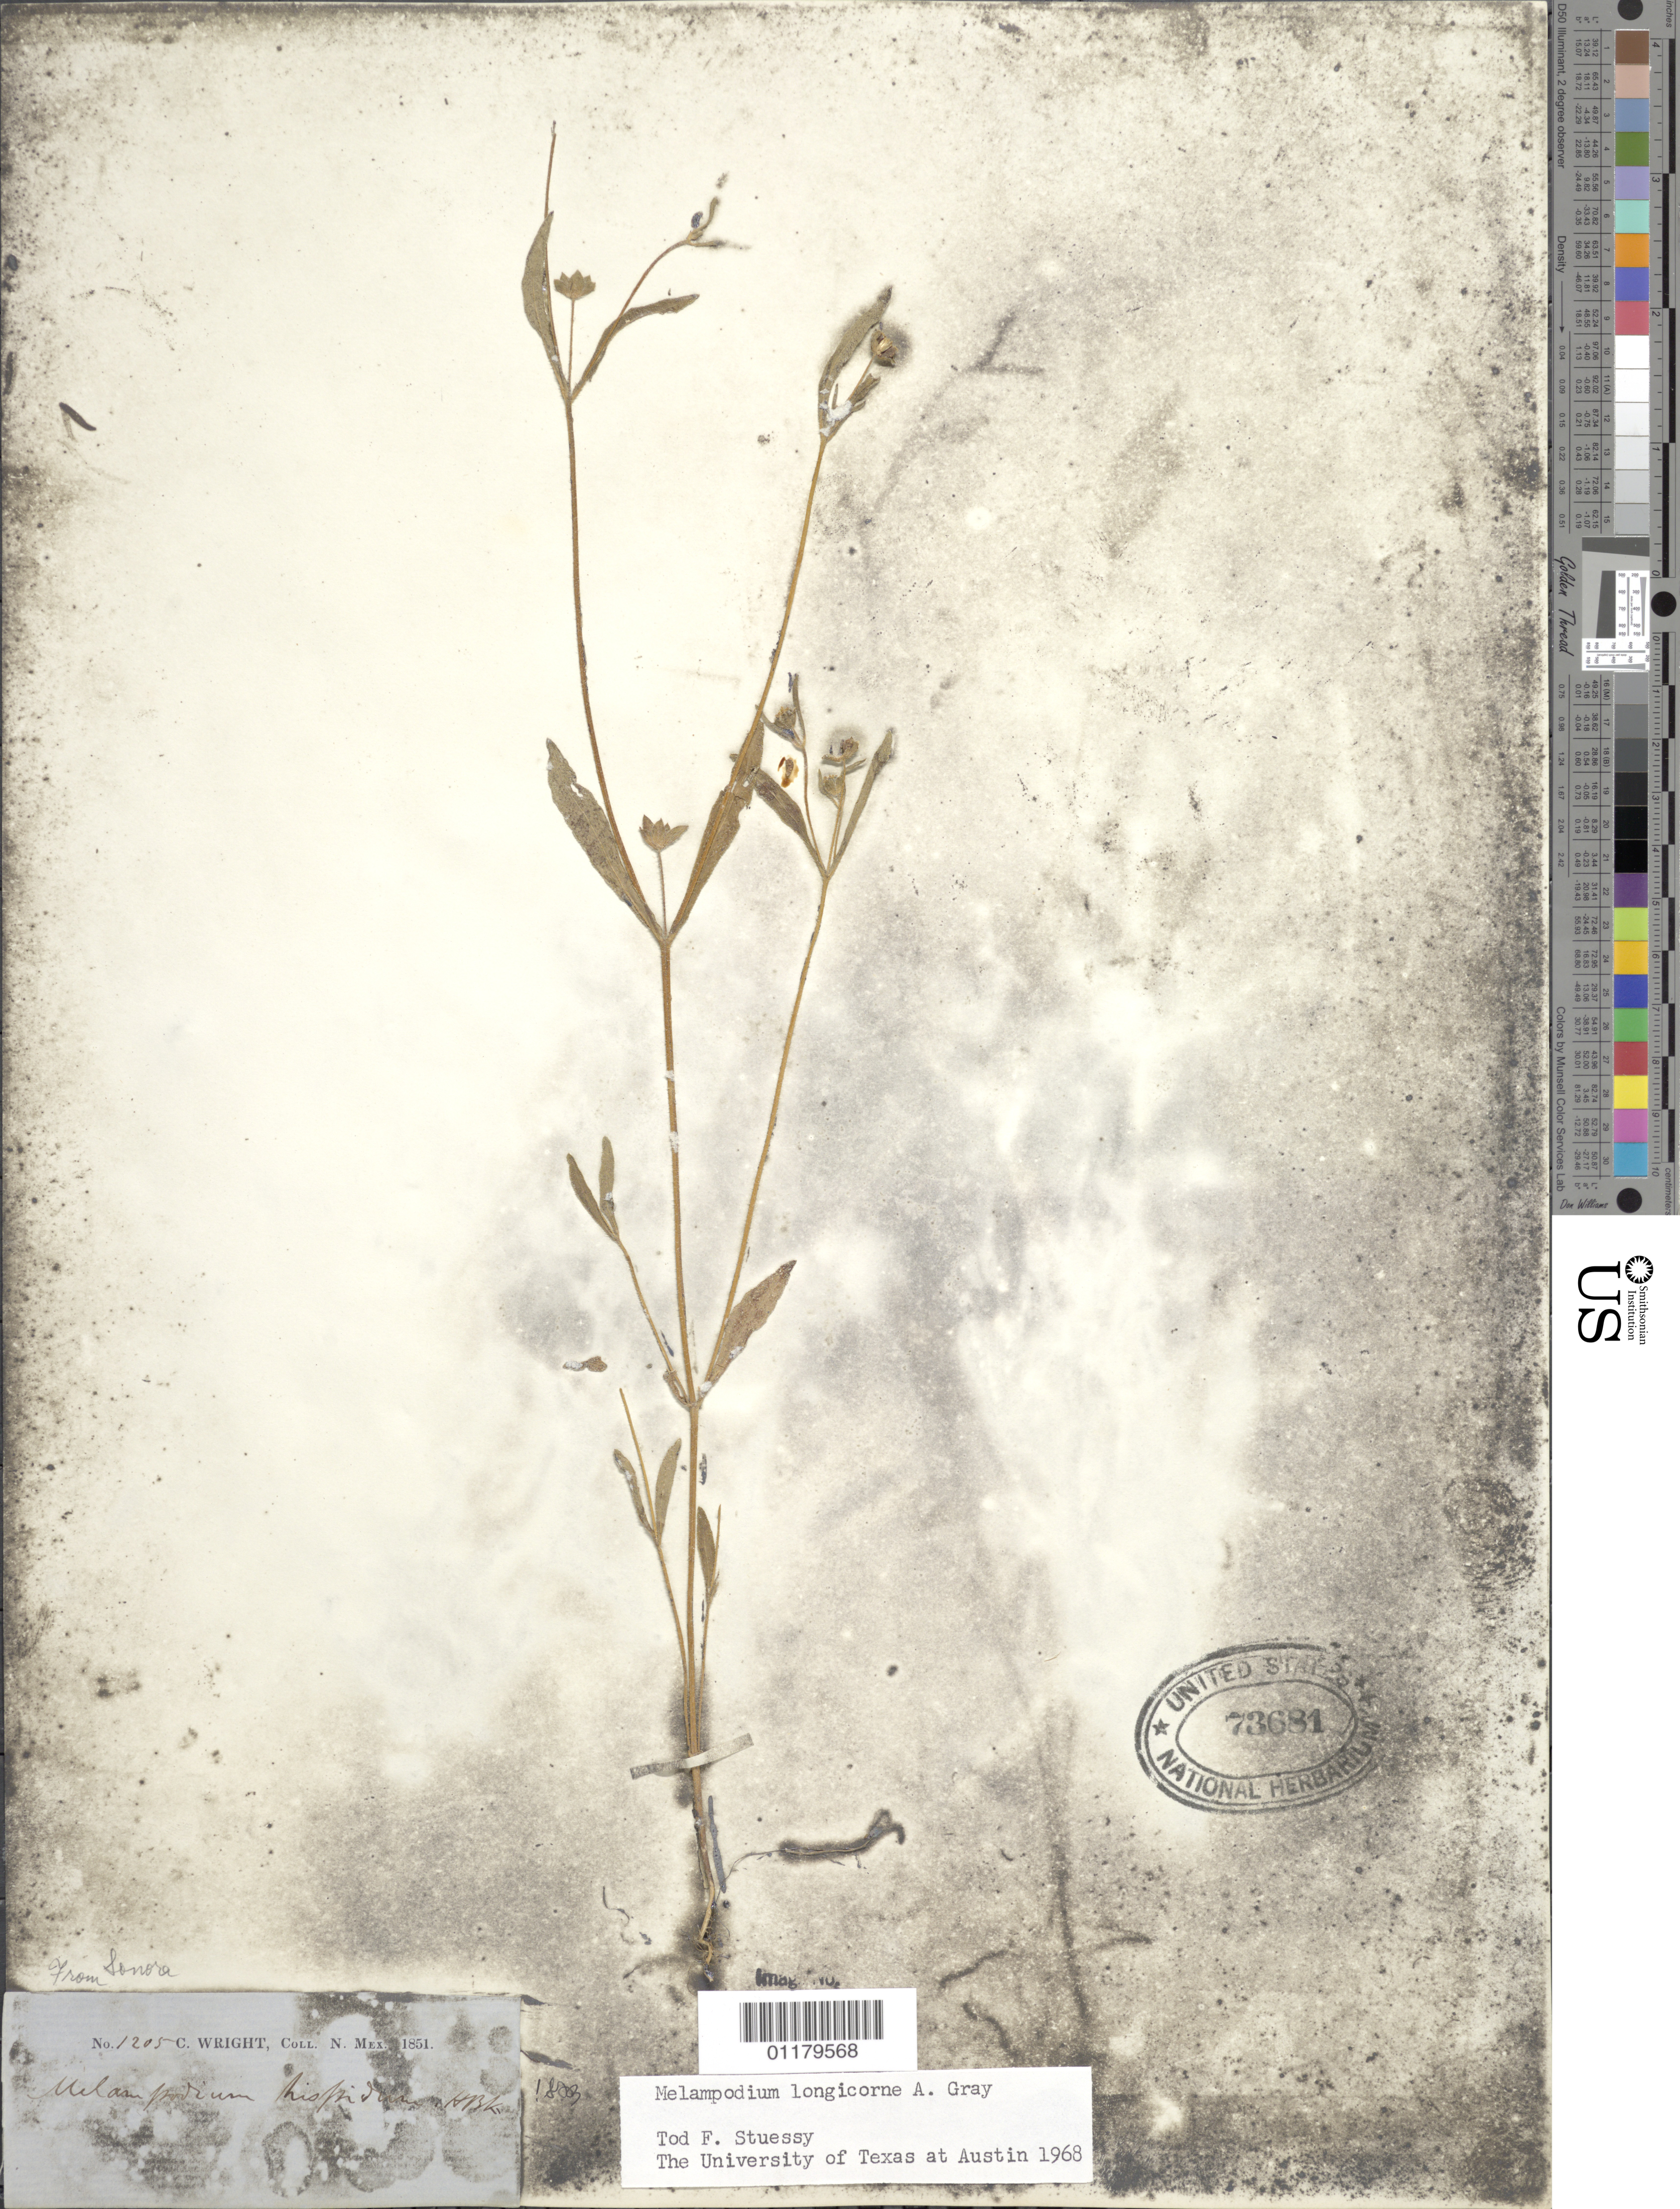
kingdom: Plantae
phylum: Tracheophyta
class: Magnoliopsida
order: Asterales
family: Asteraceae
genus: Melampodium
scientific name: Melampodium longicorne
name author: A. Gray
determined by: Stuessy, T. F.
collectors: C. Wright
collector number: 1205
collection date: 1851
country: United States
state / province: New Mexico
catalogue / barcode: US 73681